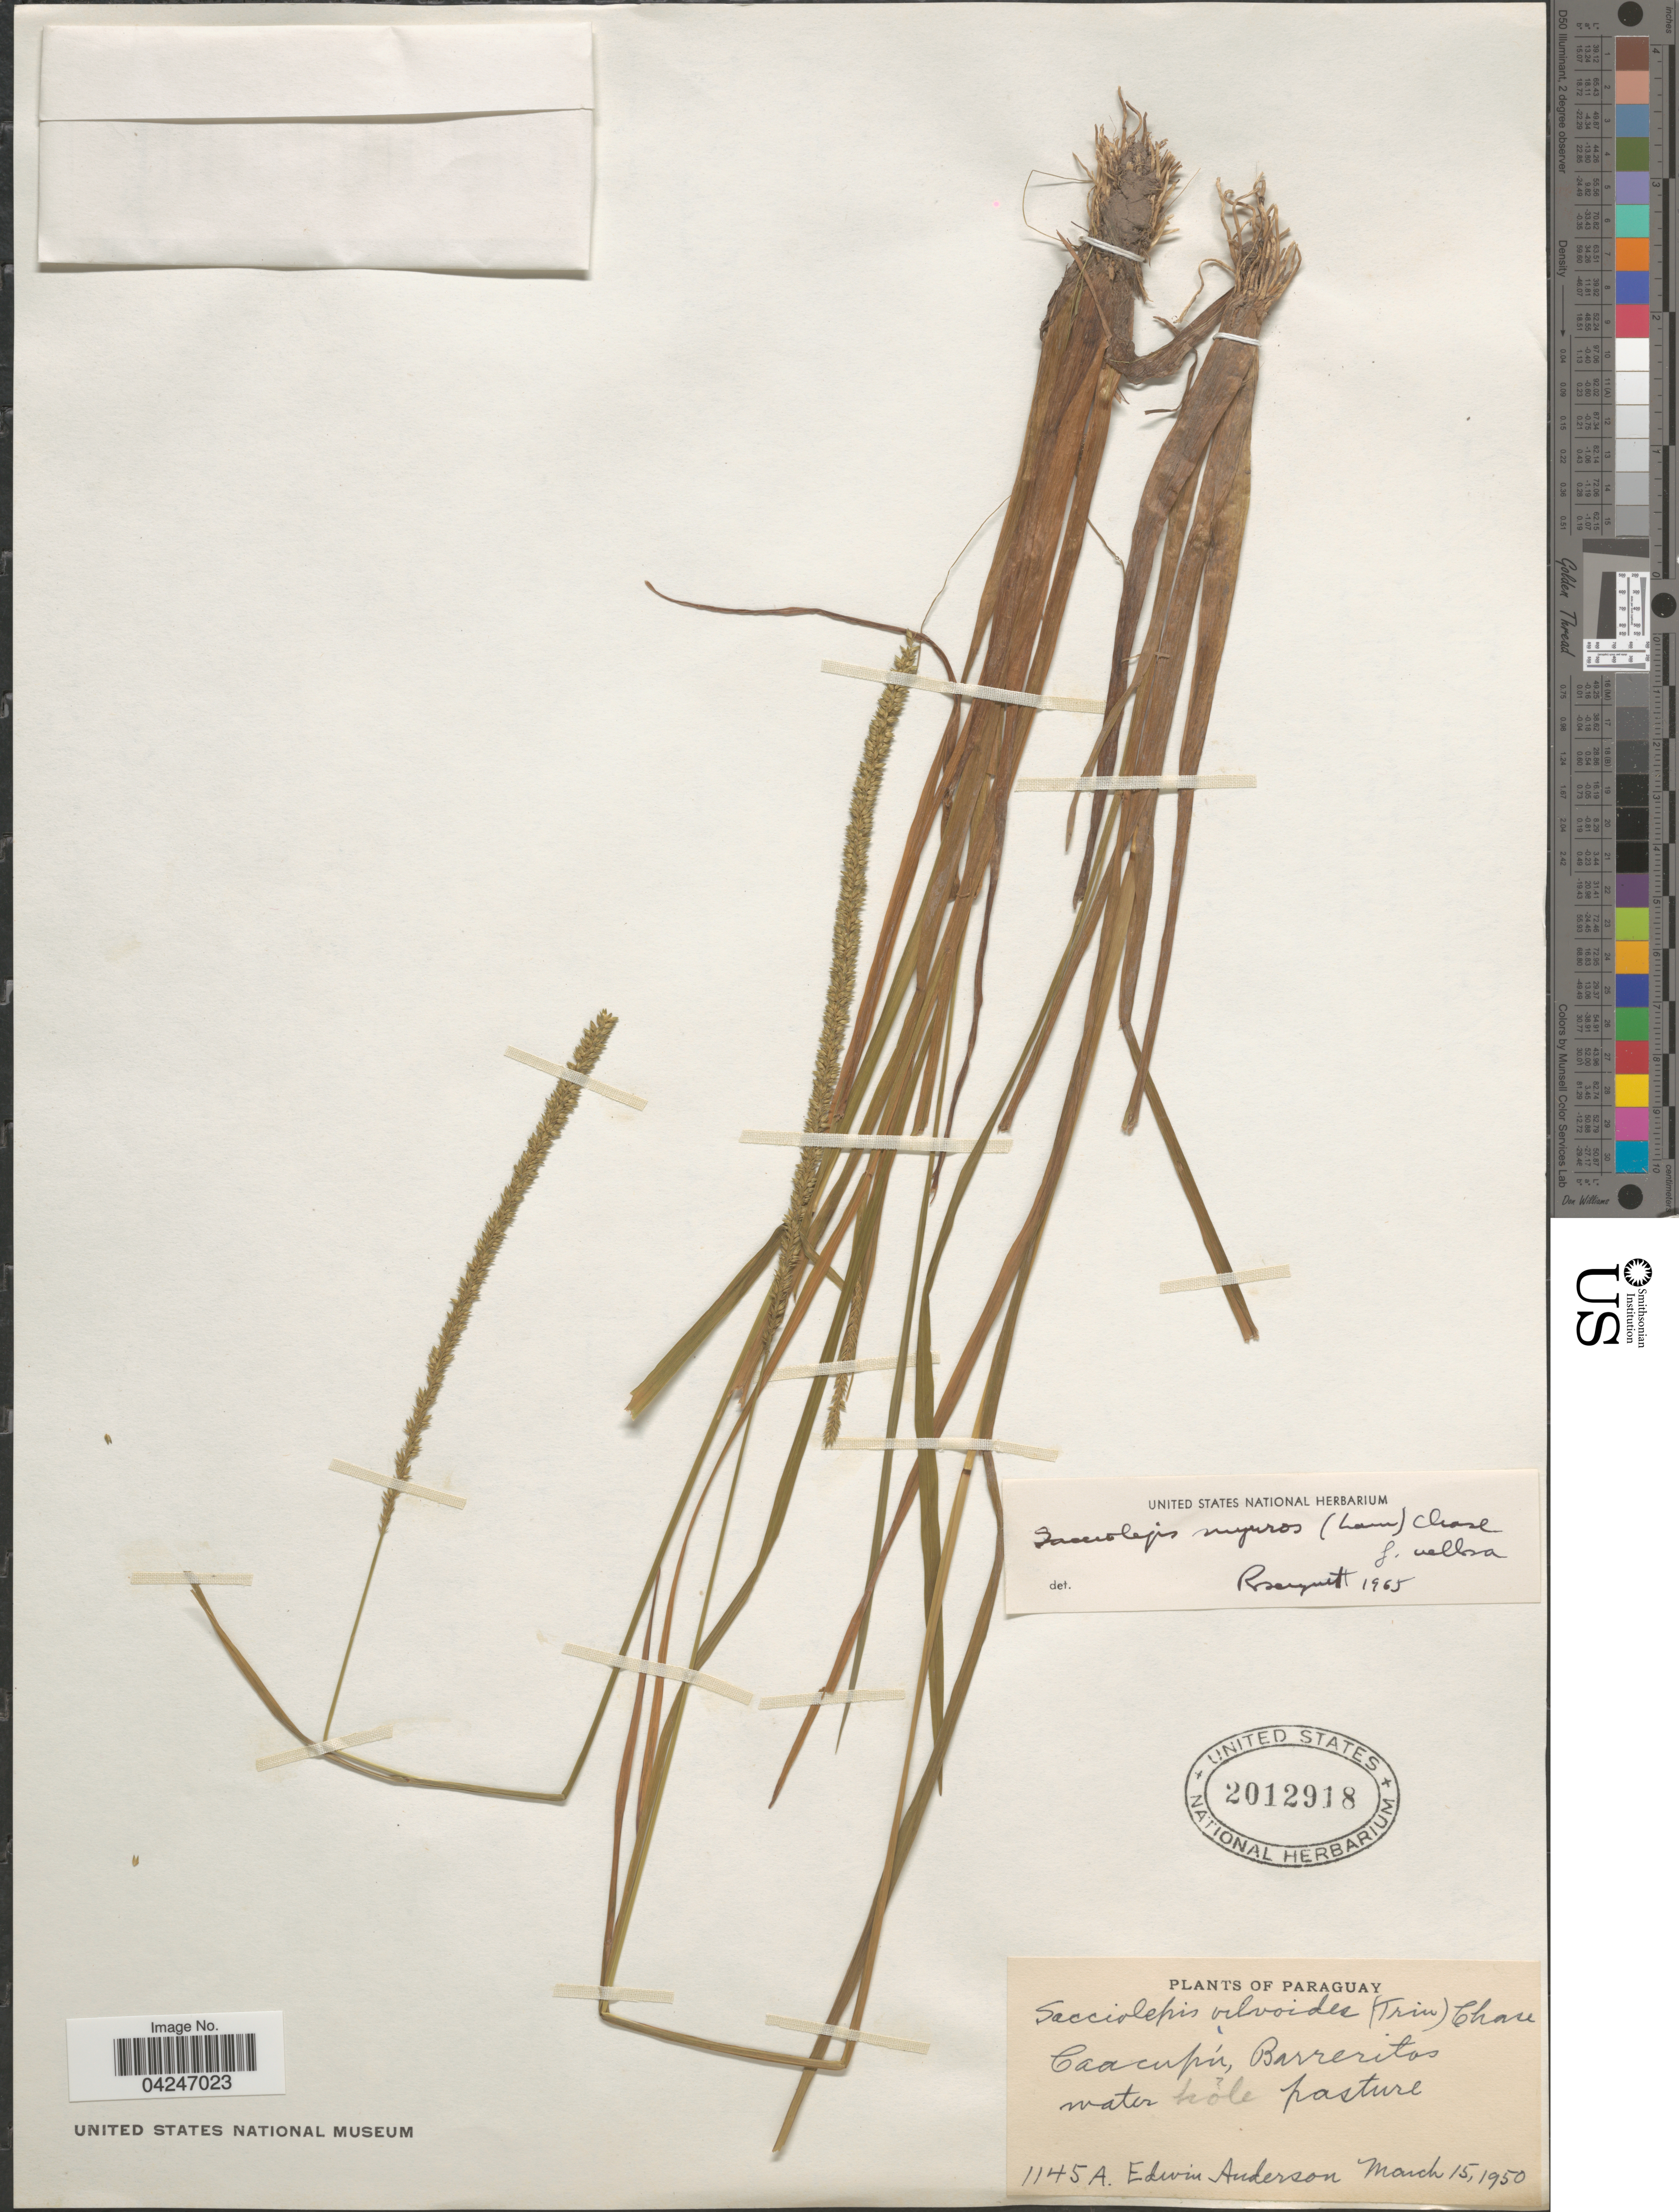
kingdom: Plantae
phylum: Tracheophyta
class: Liliopsida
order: Poales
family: Poaceae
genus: Sacciolepis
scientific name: Sacciolepis myuros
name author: (Lam.) Chase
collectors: E. Anderson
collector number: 1145A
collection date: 1950-03-15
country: Paraguay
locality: Caacupú, Barreritos water hole pasture.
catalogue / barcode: US 2012918